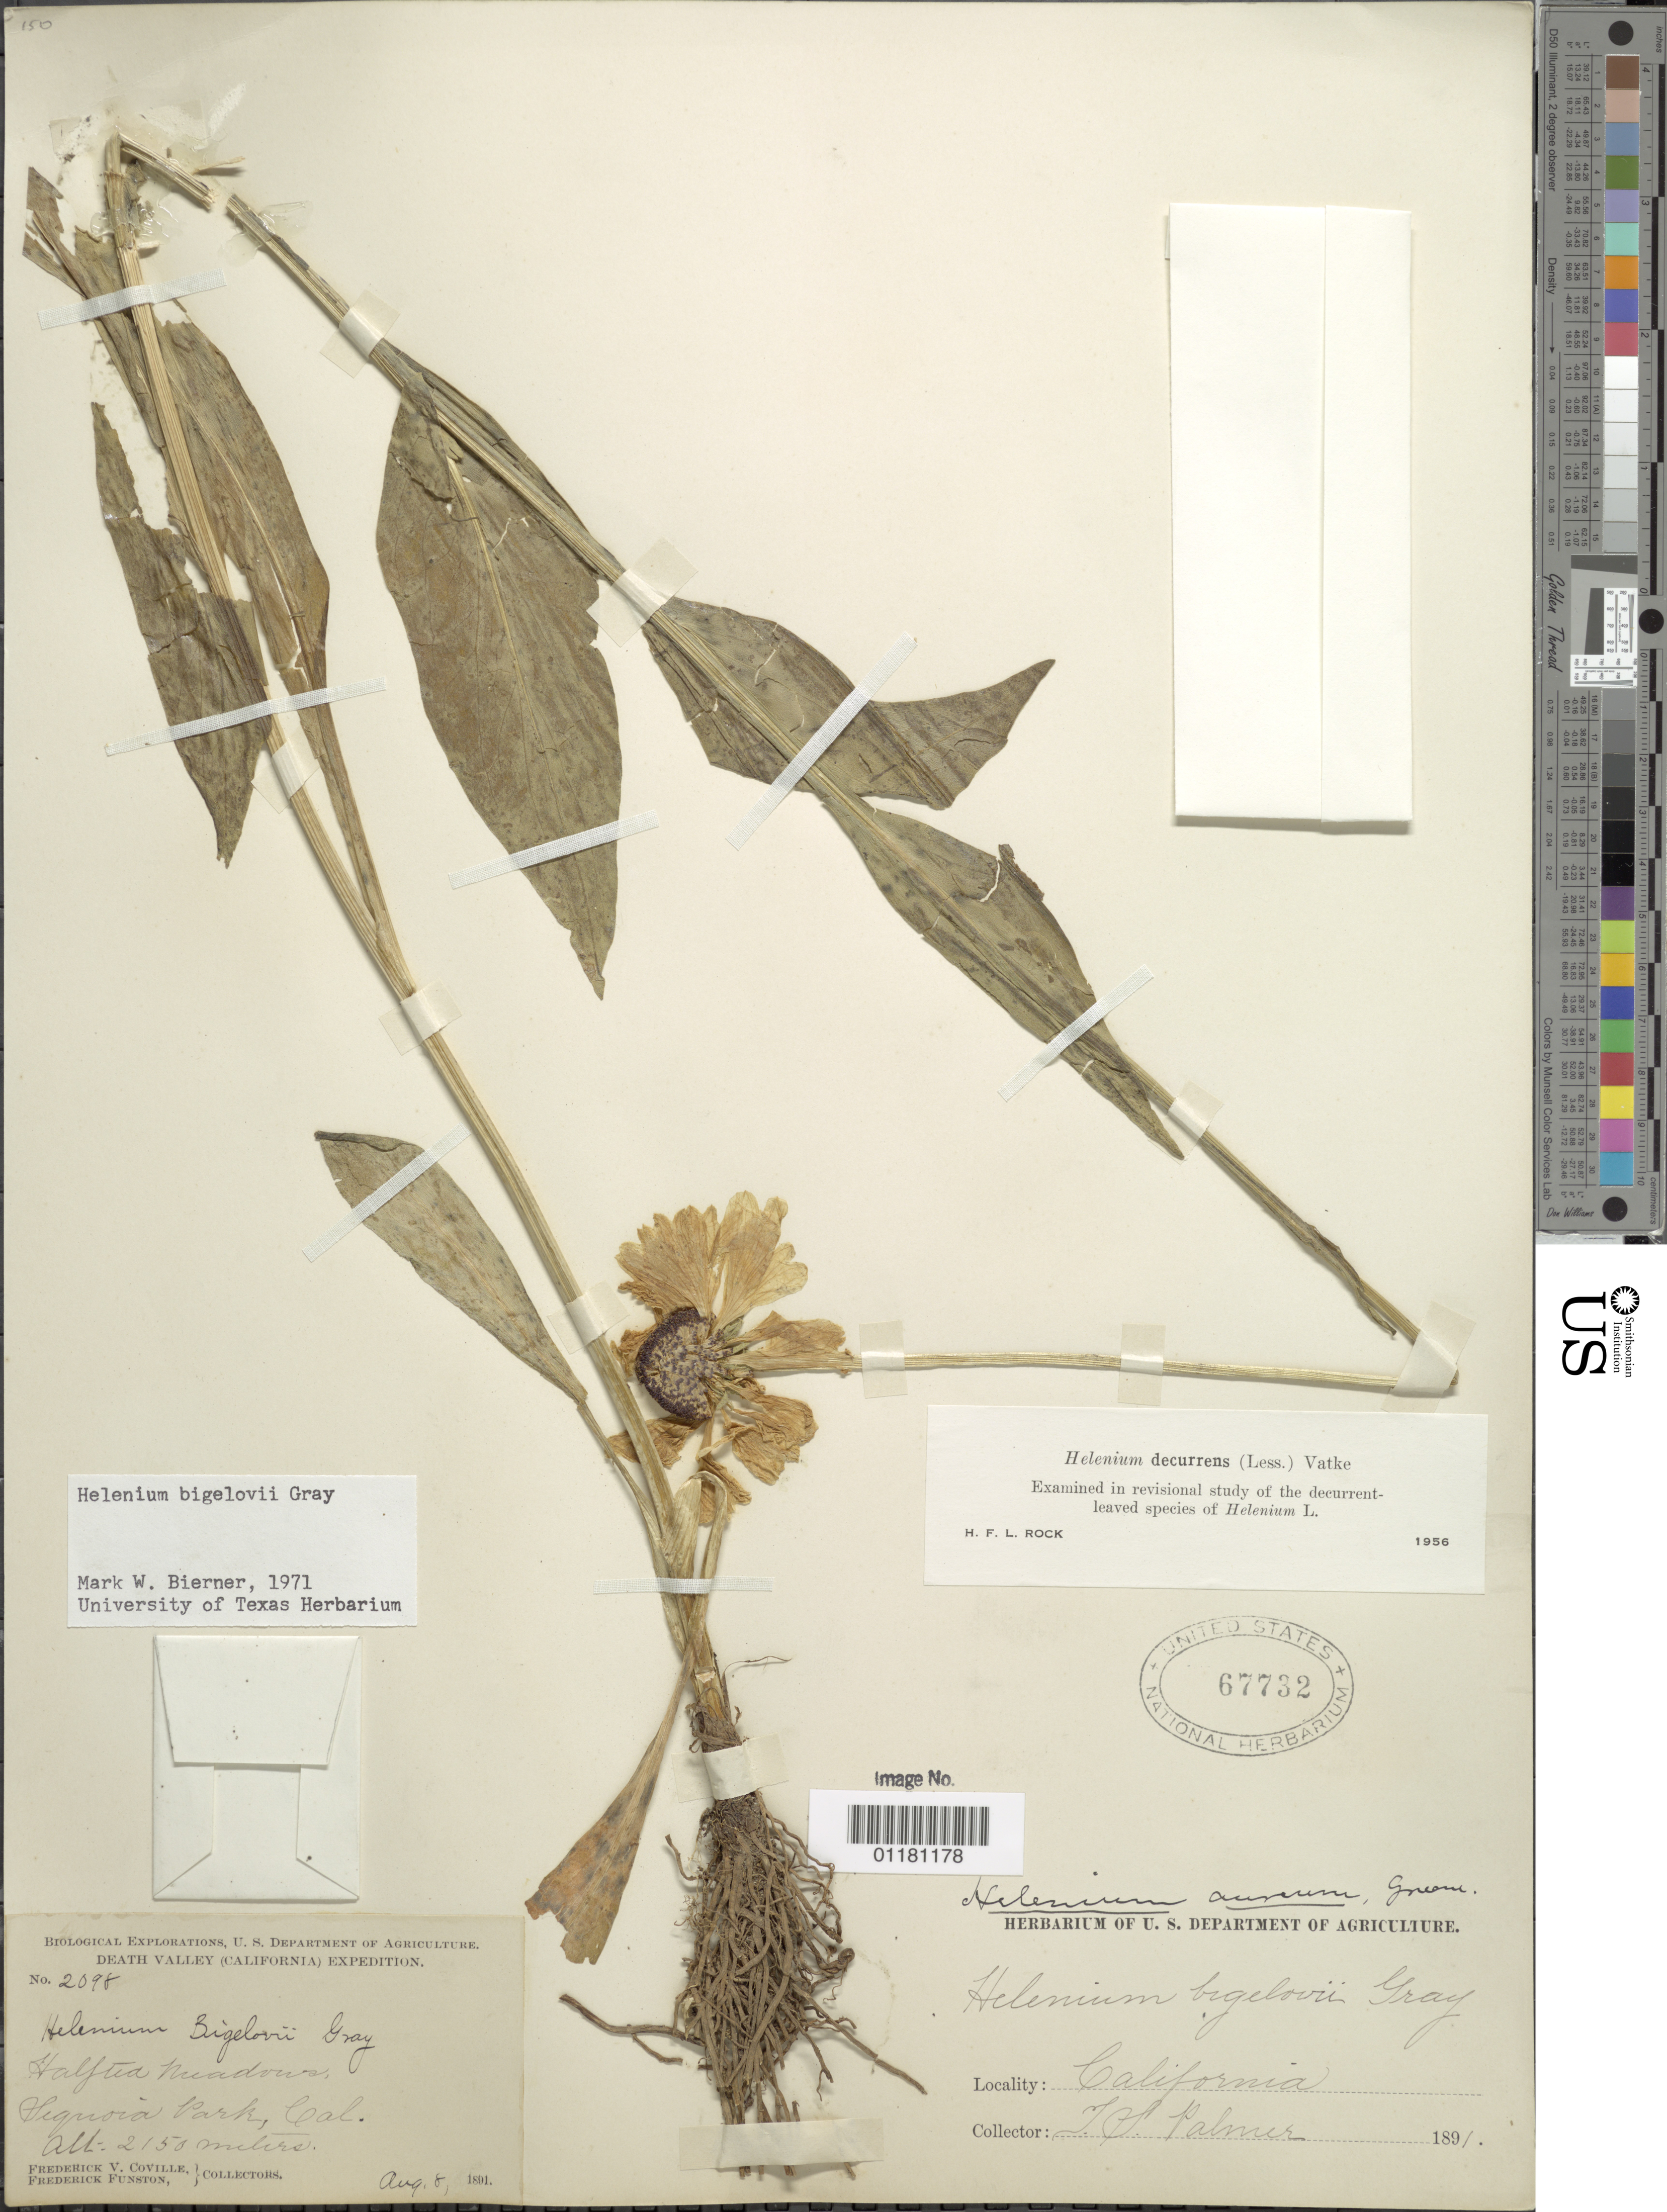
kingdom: Plantae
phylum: Tracheophyta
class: Magnoliopsida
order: Asterales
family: Asteraceae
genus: Helenium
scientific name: Helenium bigelovii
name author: A. Gray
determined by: Bierner, M. W.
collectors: F. V. Coville & F. Funston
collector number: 2098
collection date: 1891-08-08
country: United States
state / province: California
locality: Halftea meadows, Sequoia Park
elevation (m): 655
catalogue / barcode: US 67732